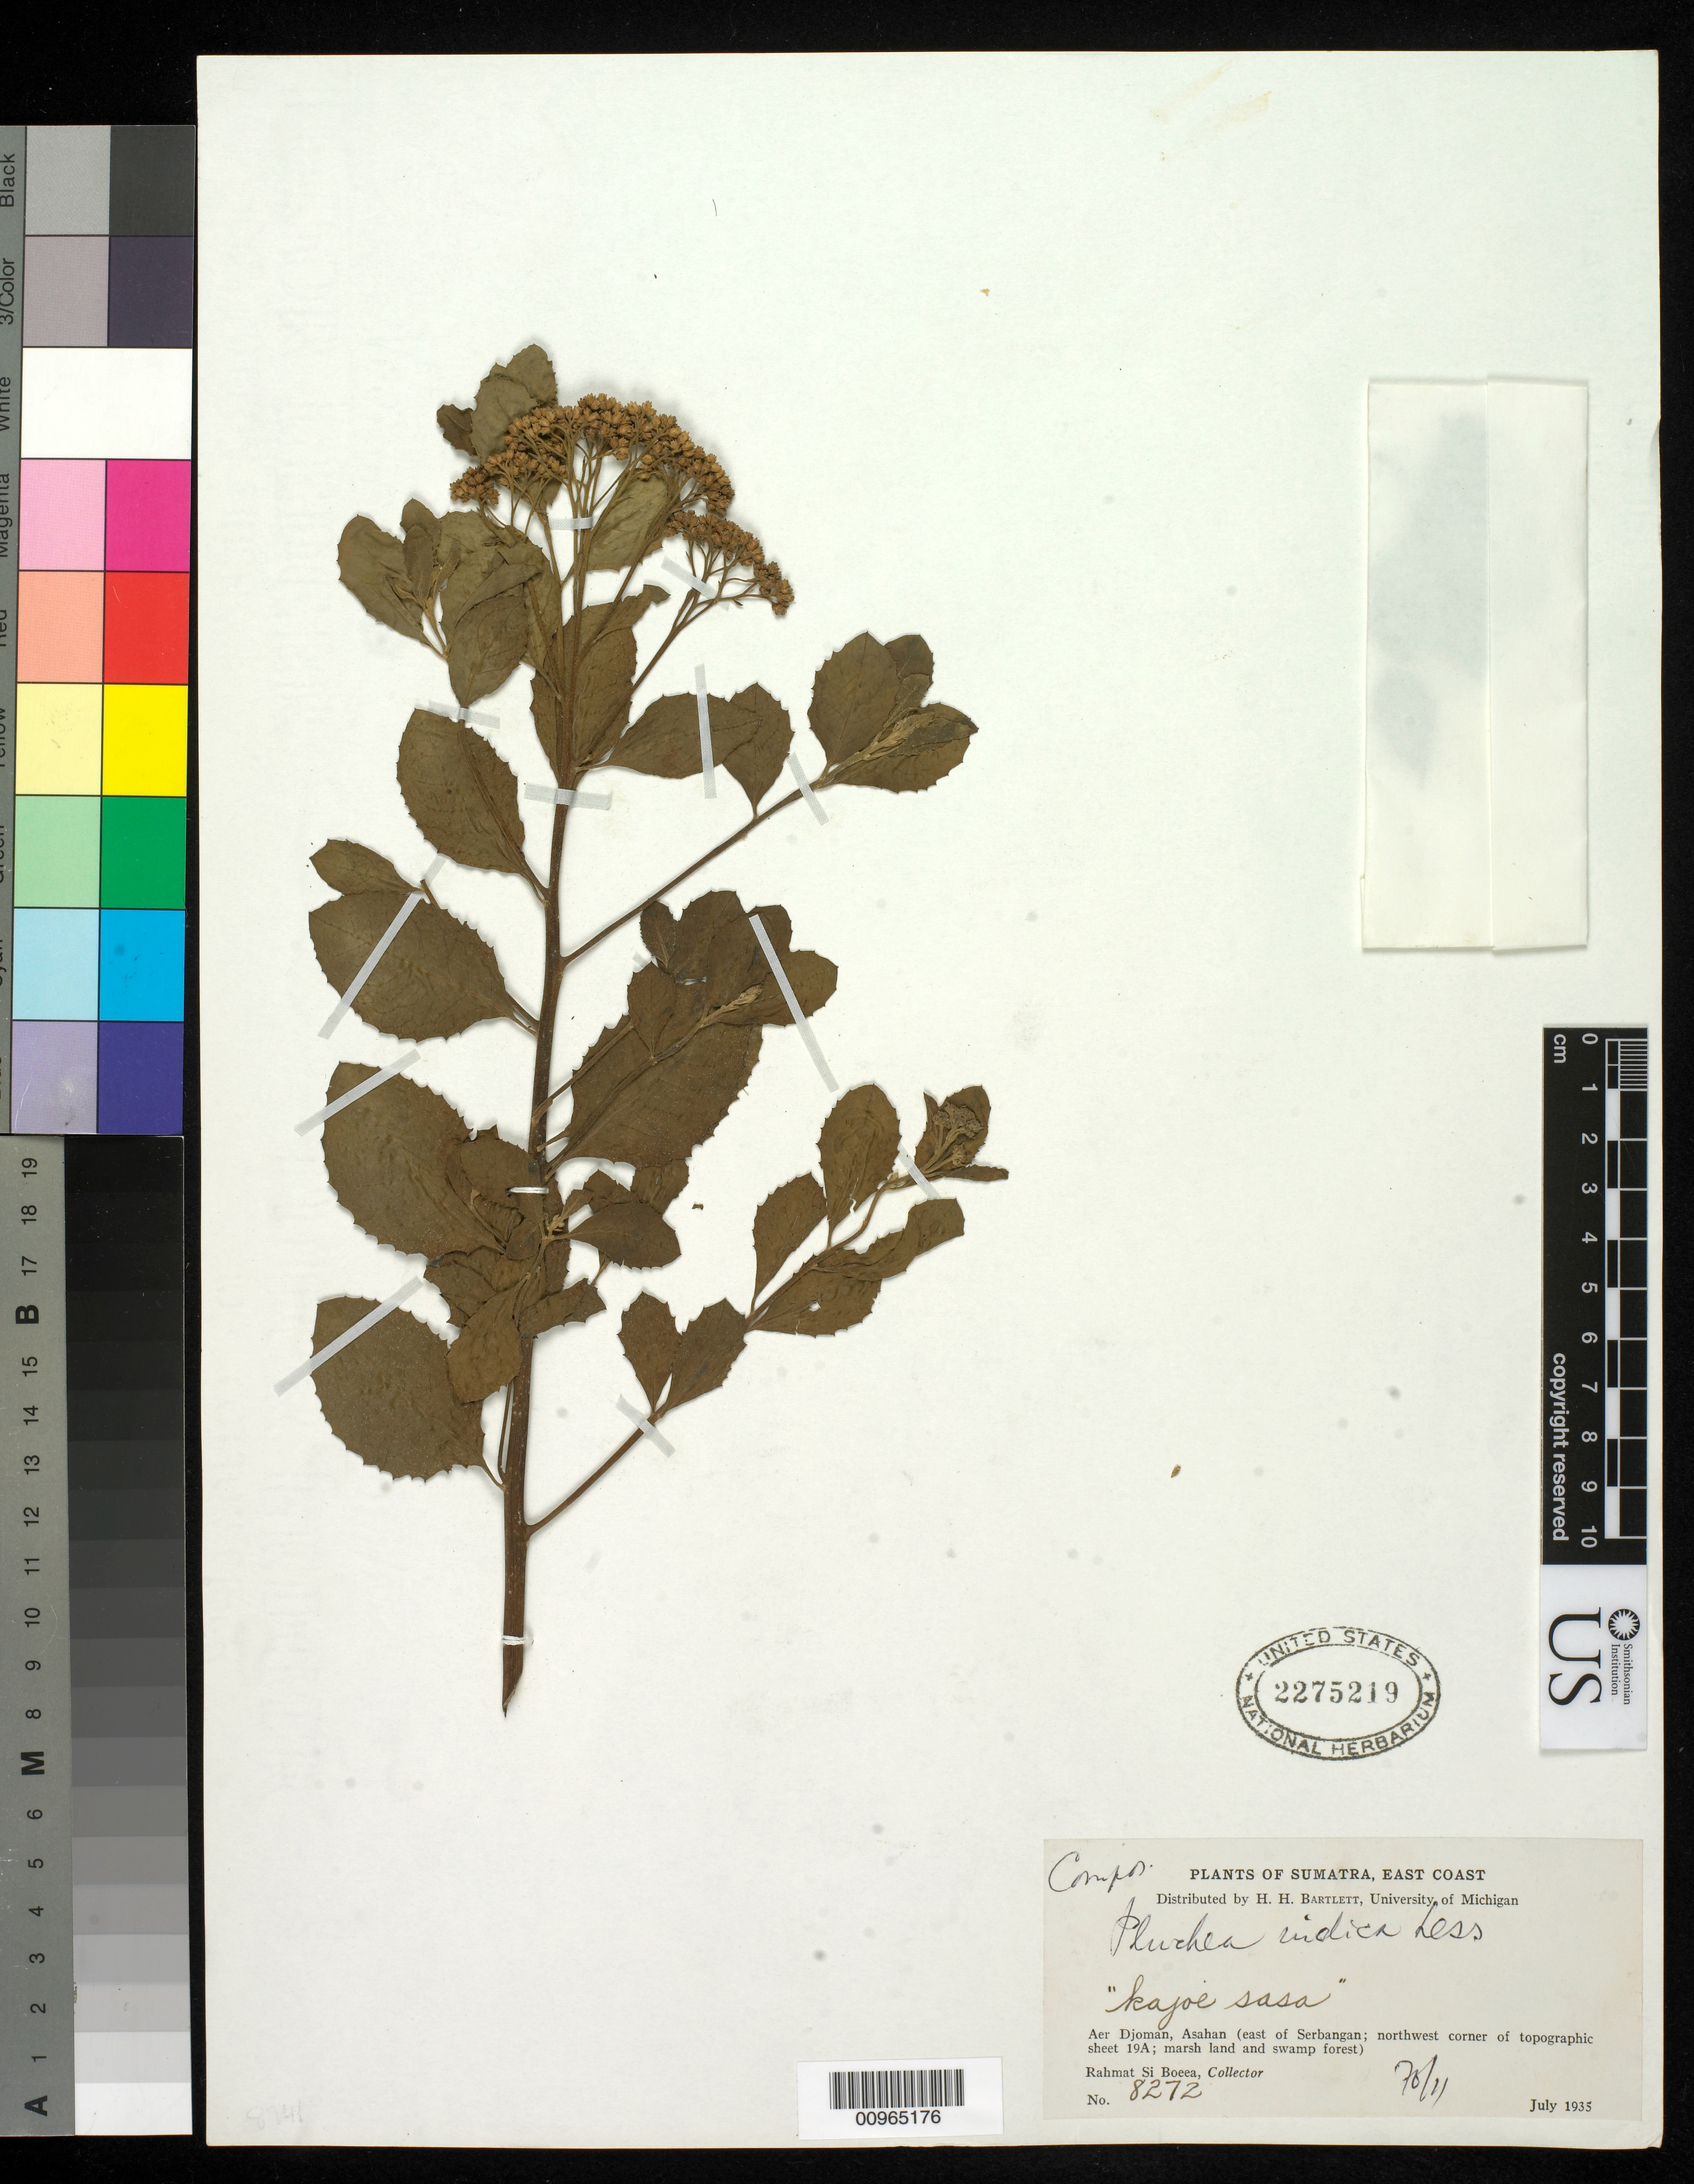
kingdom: Plantae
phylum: Tracheophyta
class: Magnoliopsida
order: Asterales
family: Asteraceae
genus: Pluchea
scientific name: Pluchea indica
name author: (L.) Less.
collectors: Rahmat Si Boeea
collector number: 8272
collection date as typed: Jul 1935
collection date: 1935-07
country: Indonesia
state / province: Sumatra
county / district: Aceh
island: Sumatra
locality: Asahan (E of Serbangan; northwest corner of topographic sheet 19A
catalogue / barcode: US 2275219